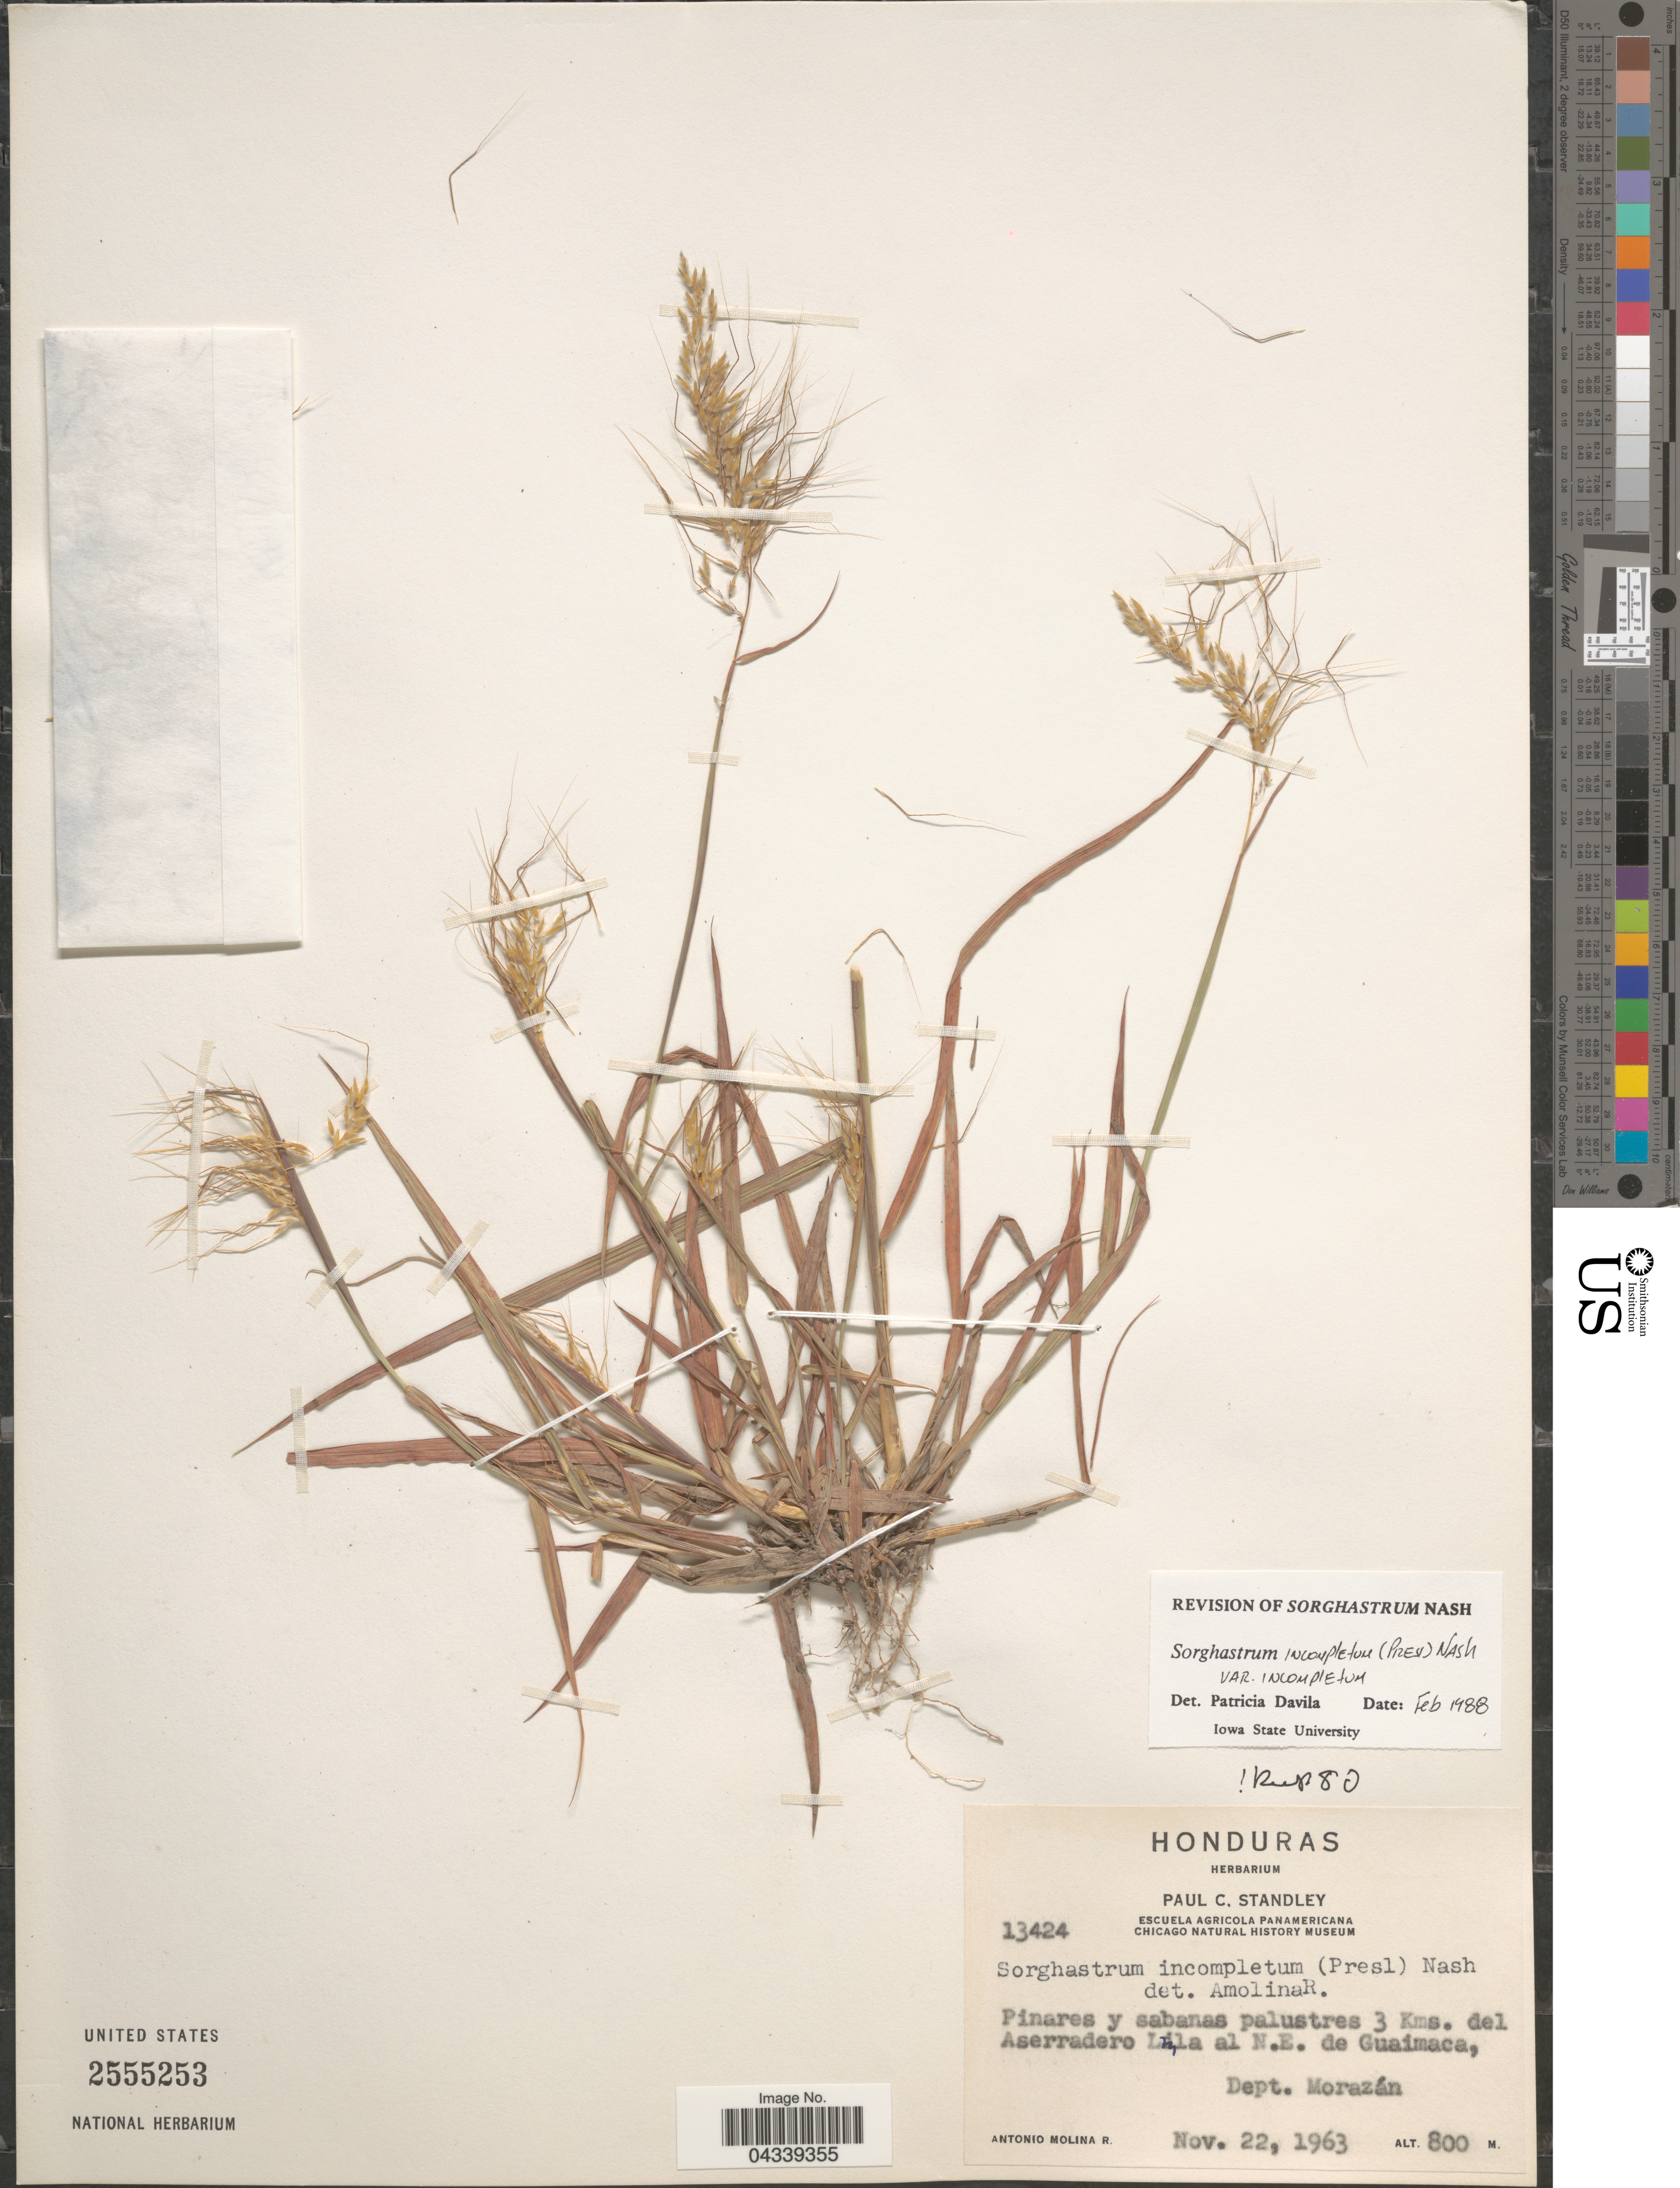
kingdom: Plantae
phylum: Tracheophyta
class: Liliopsida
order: Poales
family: Poaceae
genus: Sorghastrum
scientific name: Sorghastrum incompletum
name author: (J. Presl) Nash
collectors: A. Molina R.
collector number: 13424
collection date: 1963-11-22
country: Honduras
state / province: Fco. Morazán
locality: Pinares y sabanas palustres 3 Kms. del Aserradero Lima al N.E. de Guaimaca, Dept. Morazán.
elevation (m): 800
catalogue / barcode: US 2555253